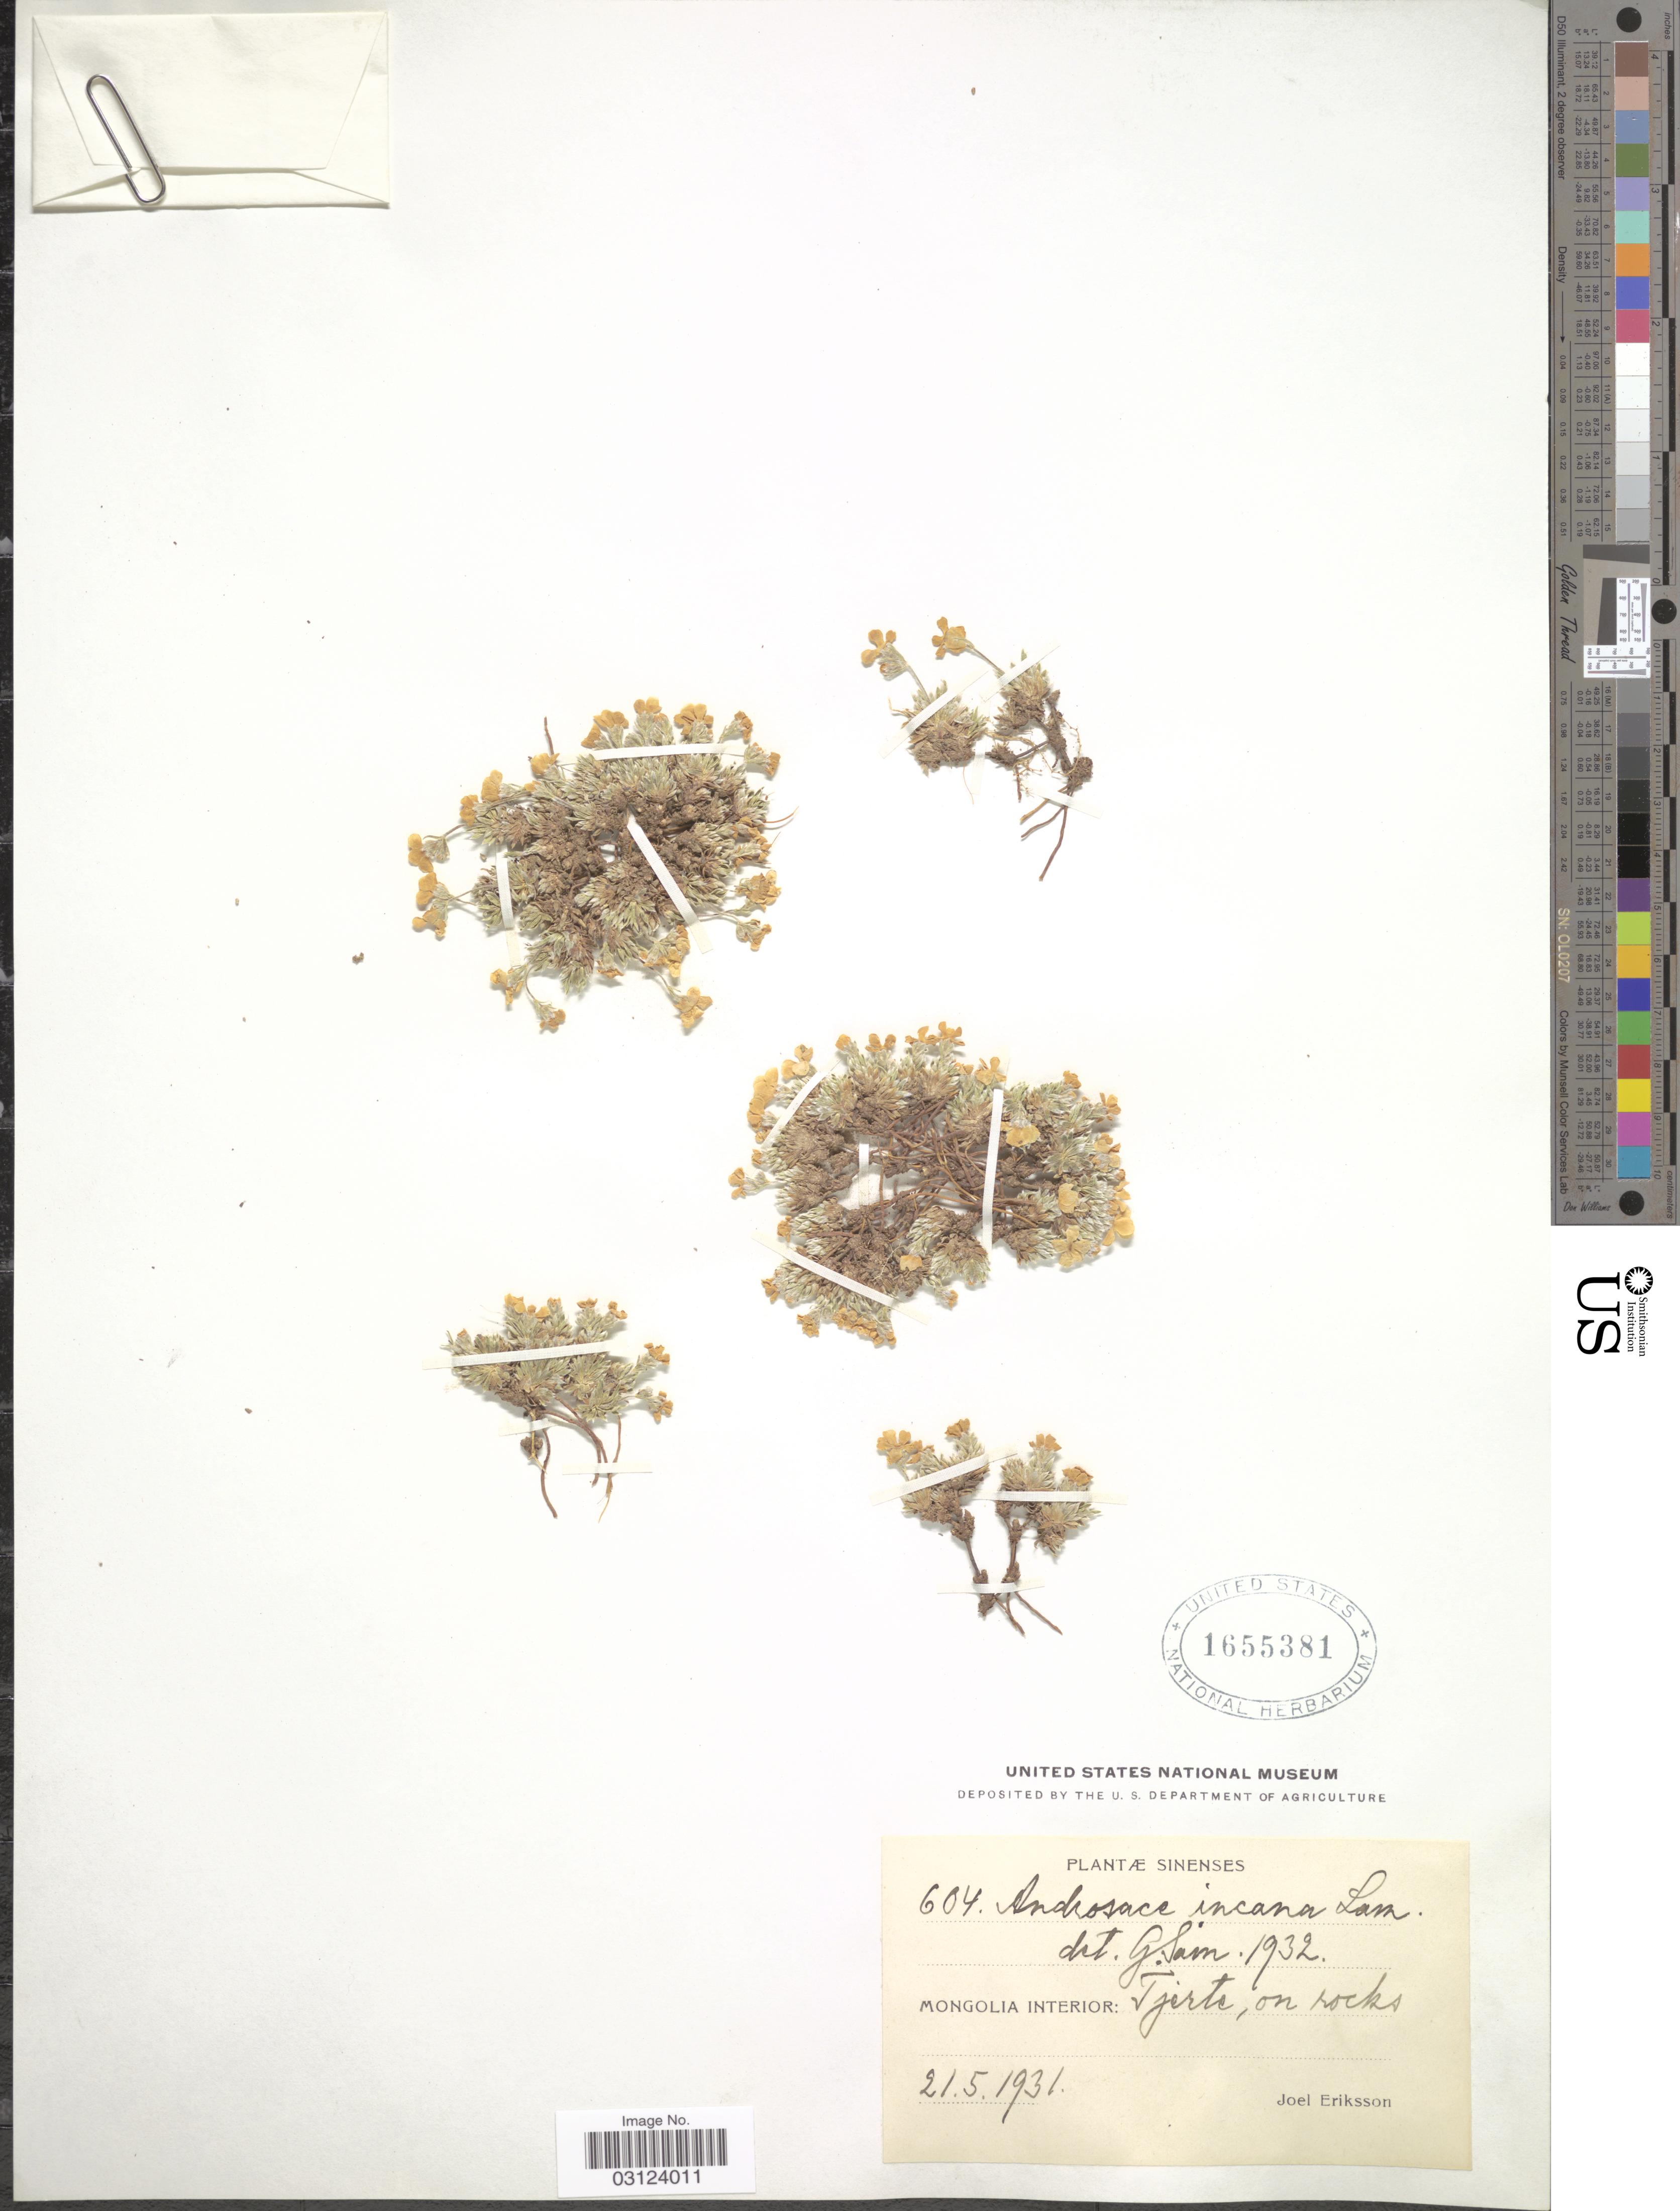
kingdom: Plantae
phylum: Tracheophyta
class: Magnoliopsida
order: Ericales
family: Primulaceae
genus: Androsace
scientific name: Androsace incana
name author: Lam.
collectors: J. Eriksson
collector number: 604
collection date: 1931-05-21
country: Mongolia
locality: Mongolia Interior: Tjerte, on rocks, Sinenses.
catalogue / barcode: US 1655381